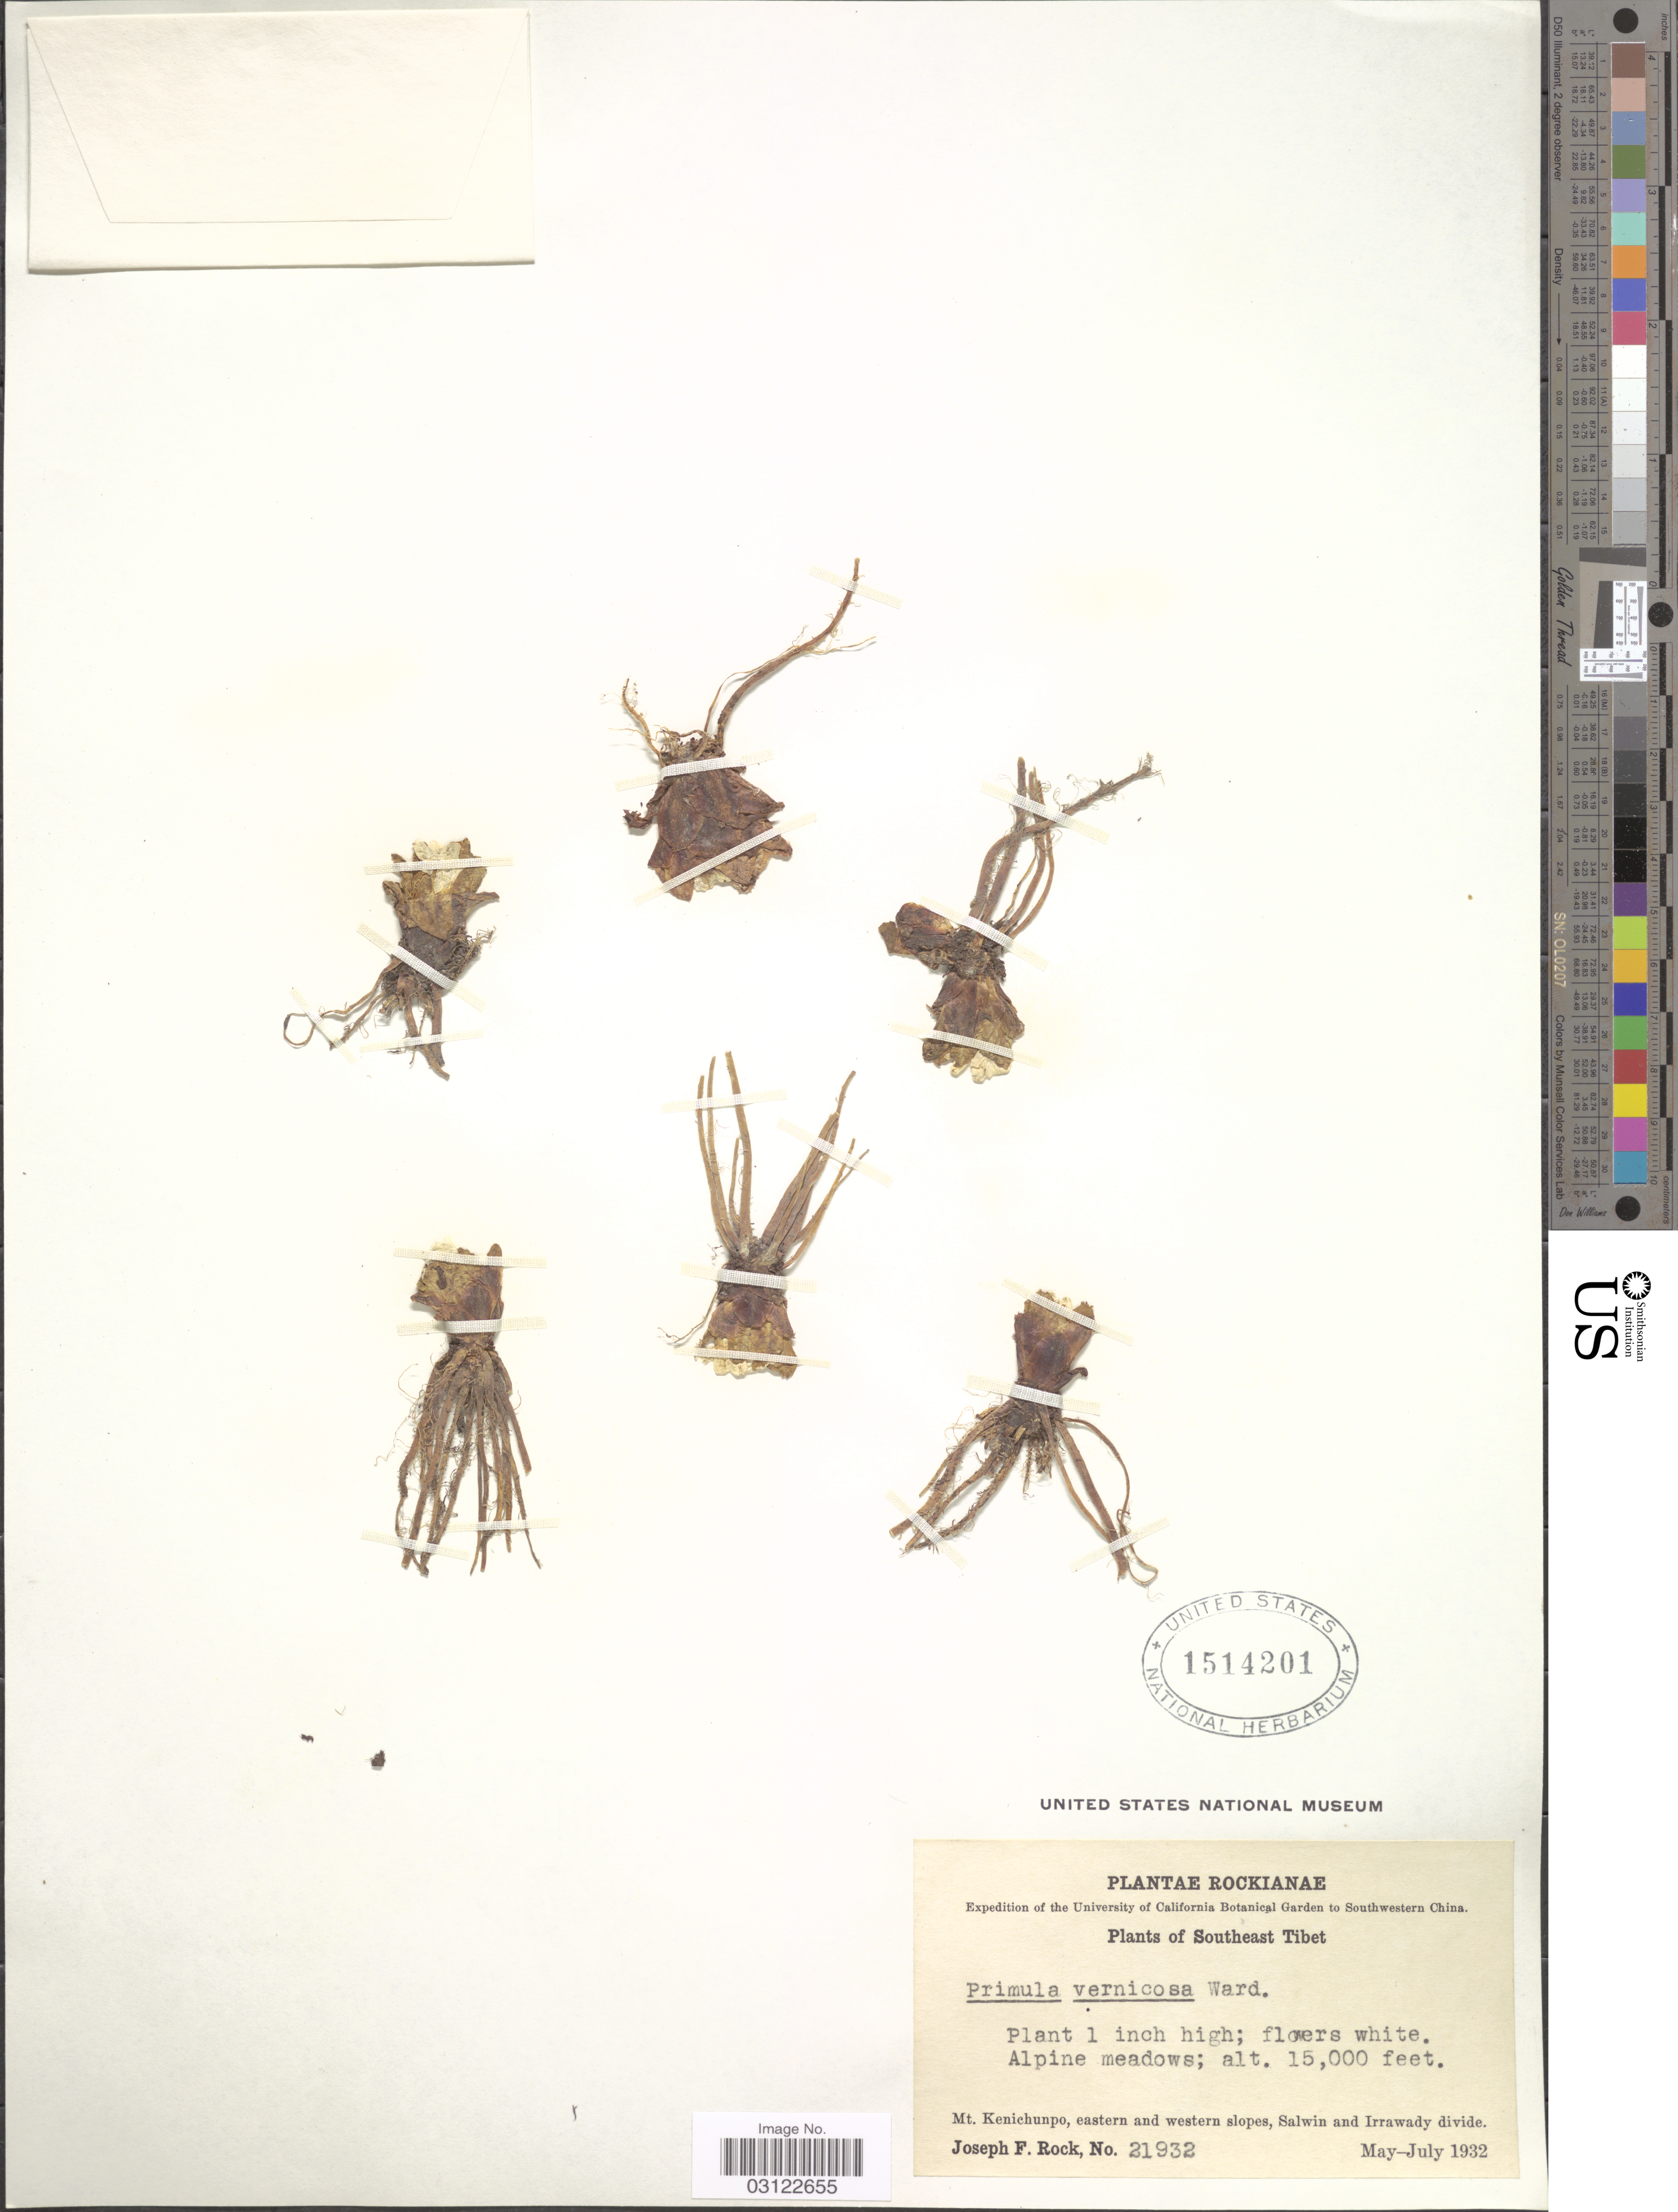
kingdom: Plantae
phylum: Tracheophyta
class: Magnoliopsida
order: Ericales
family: Primulaceae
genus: Primula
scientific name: Primula vernicosa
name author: Kingdon-Ward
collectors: J. F. Rock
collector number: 21932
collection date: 1932-05/1932-07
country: China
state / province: Xizang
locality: Southwestern China. Southeast Tibet. Alpine meadows. Mt. Kenichunpo, eastern and western slopes, Salwin and Irrawady divide.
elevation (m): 4572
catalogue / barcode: US 1514201